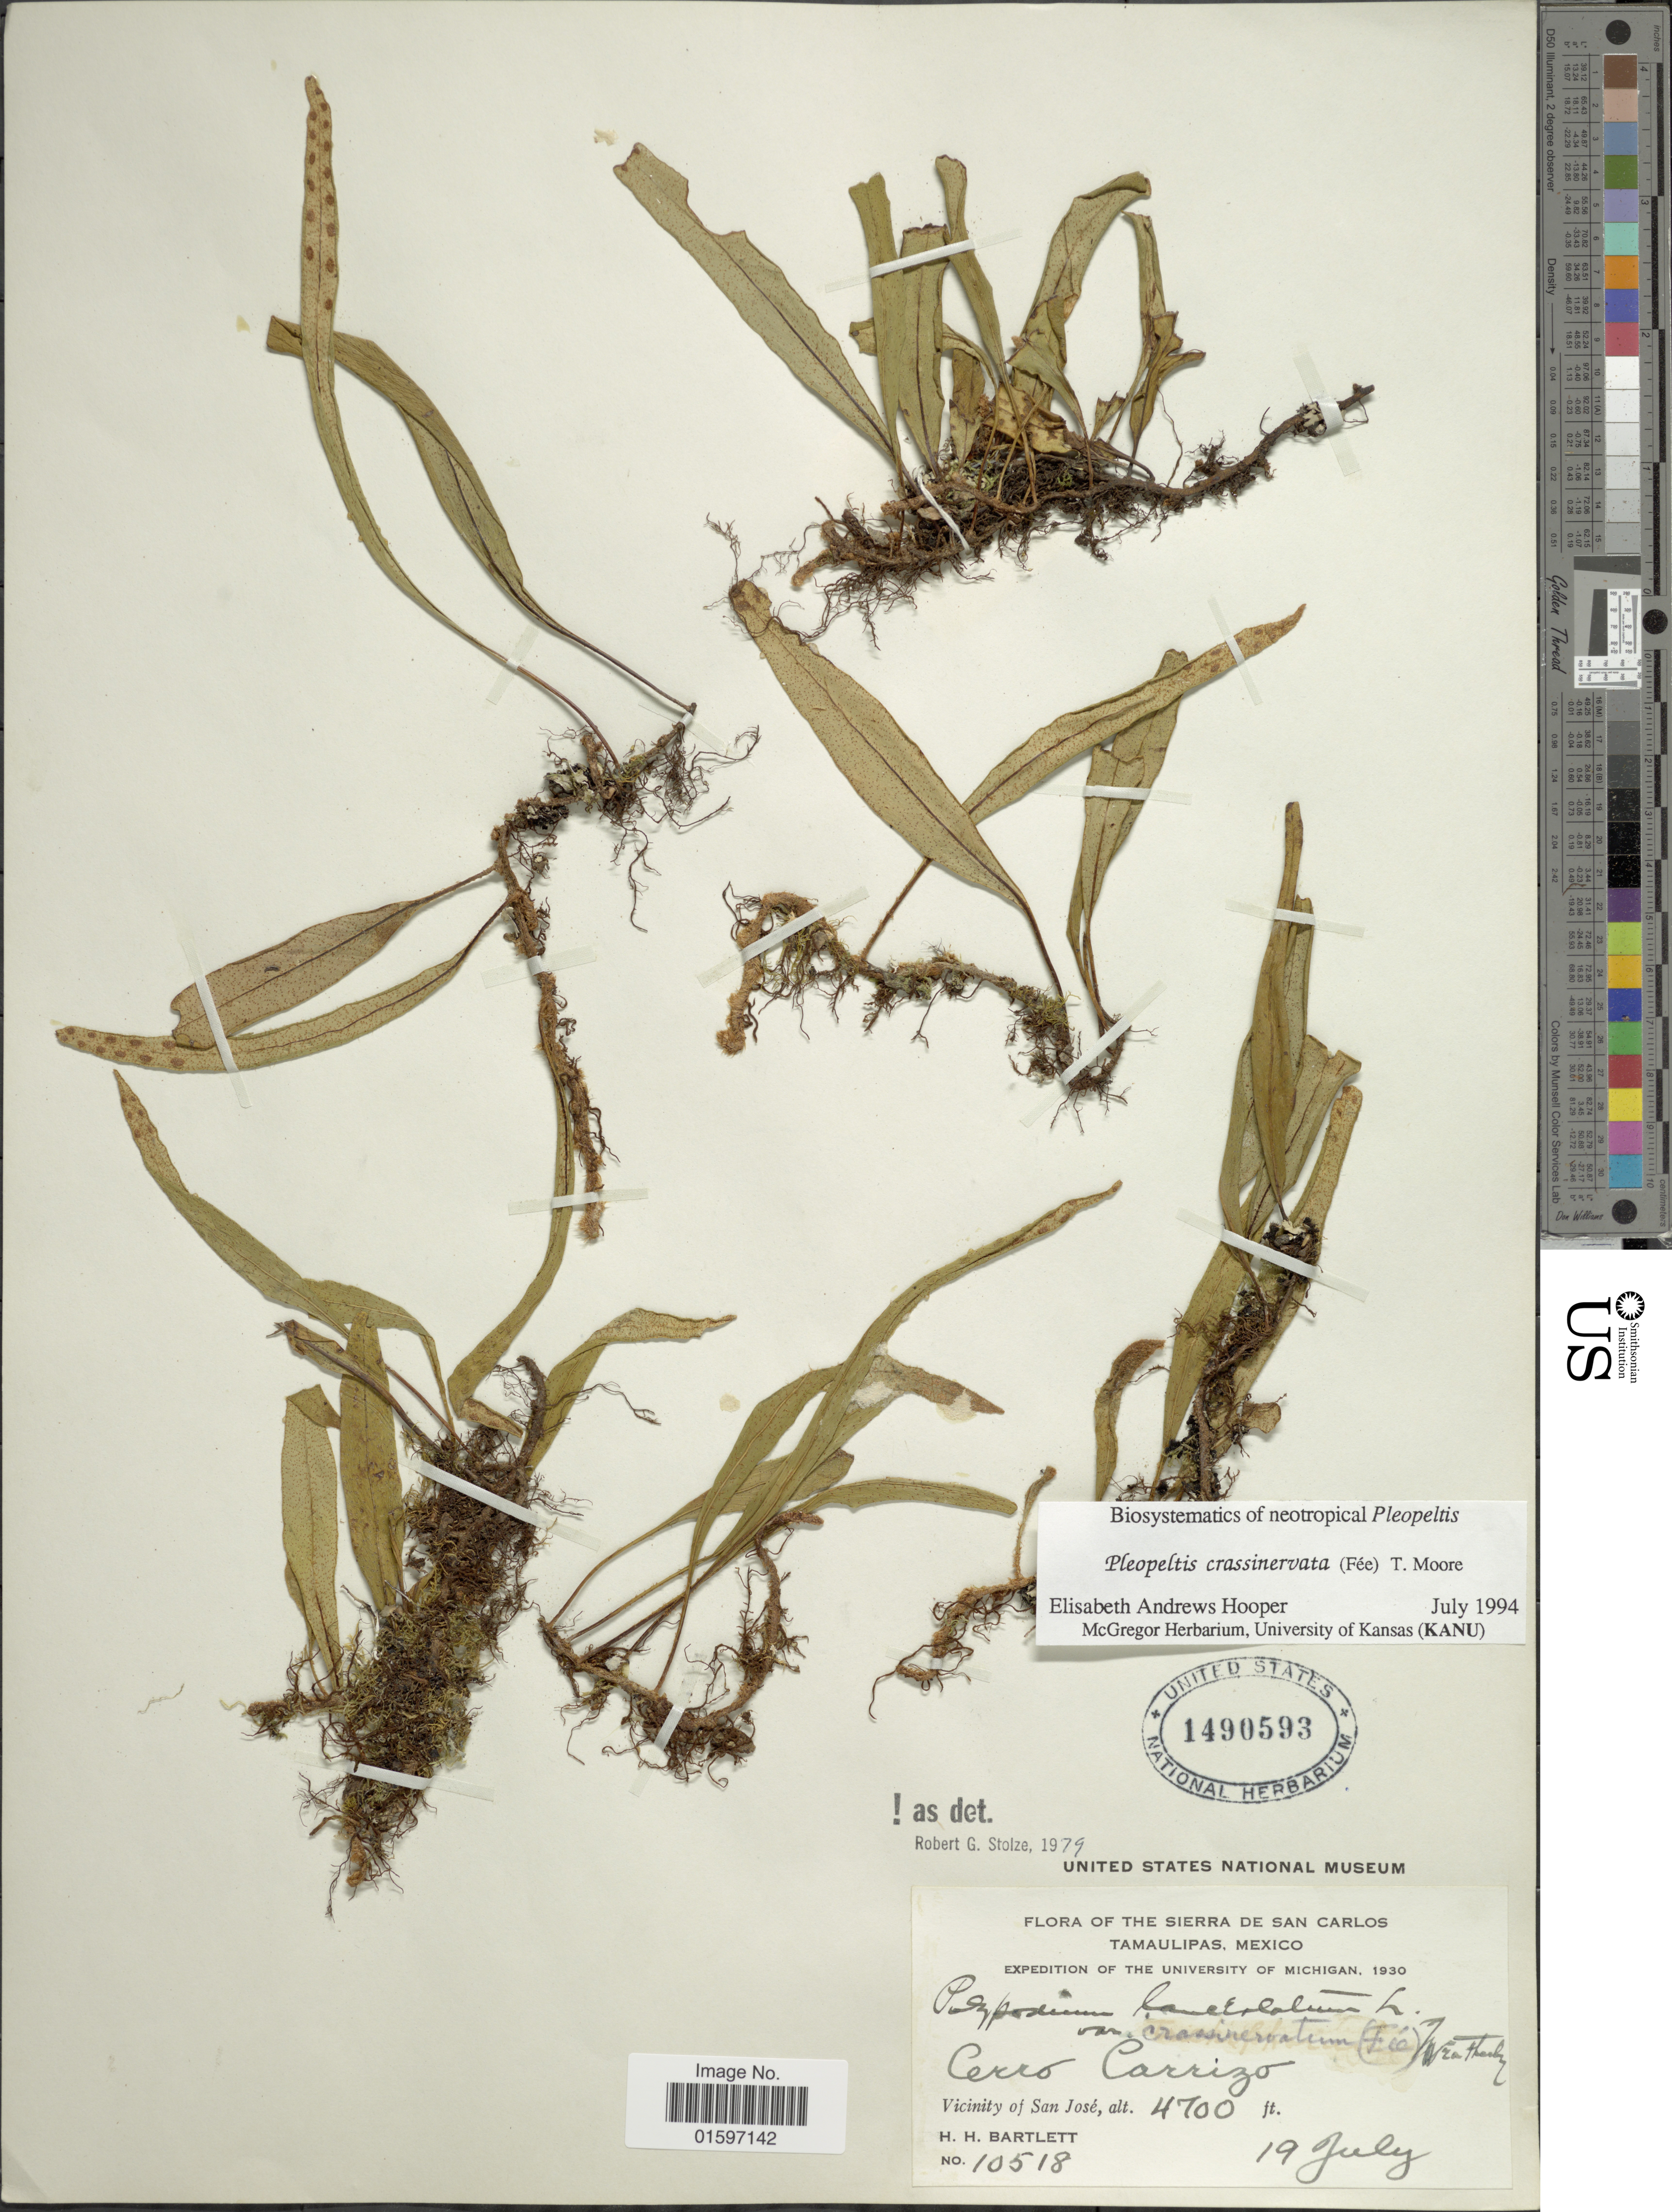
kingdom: Plantae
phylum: Tracheophyta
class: Polypodiopsida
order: Polypodiales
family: Polypodiaceae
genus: Pleopeltis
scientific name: Pleopeltis crassinervata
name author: (Fée) T. Moore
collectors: H. H. Bartlett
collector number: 10518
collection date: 1930-07-19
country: Mexico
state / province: Tamaulipas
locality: Sierra de San Carlos, Cerro Carrizo, Vicinity of San José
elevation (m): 1433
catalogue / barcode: US 1490593